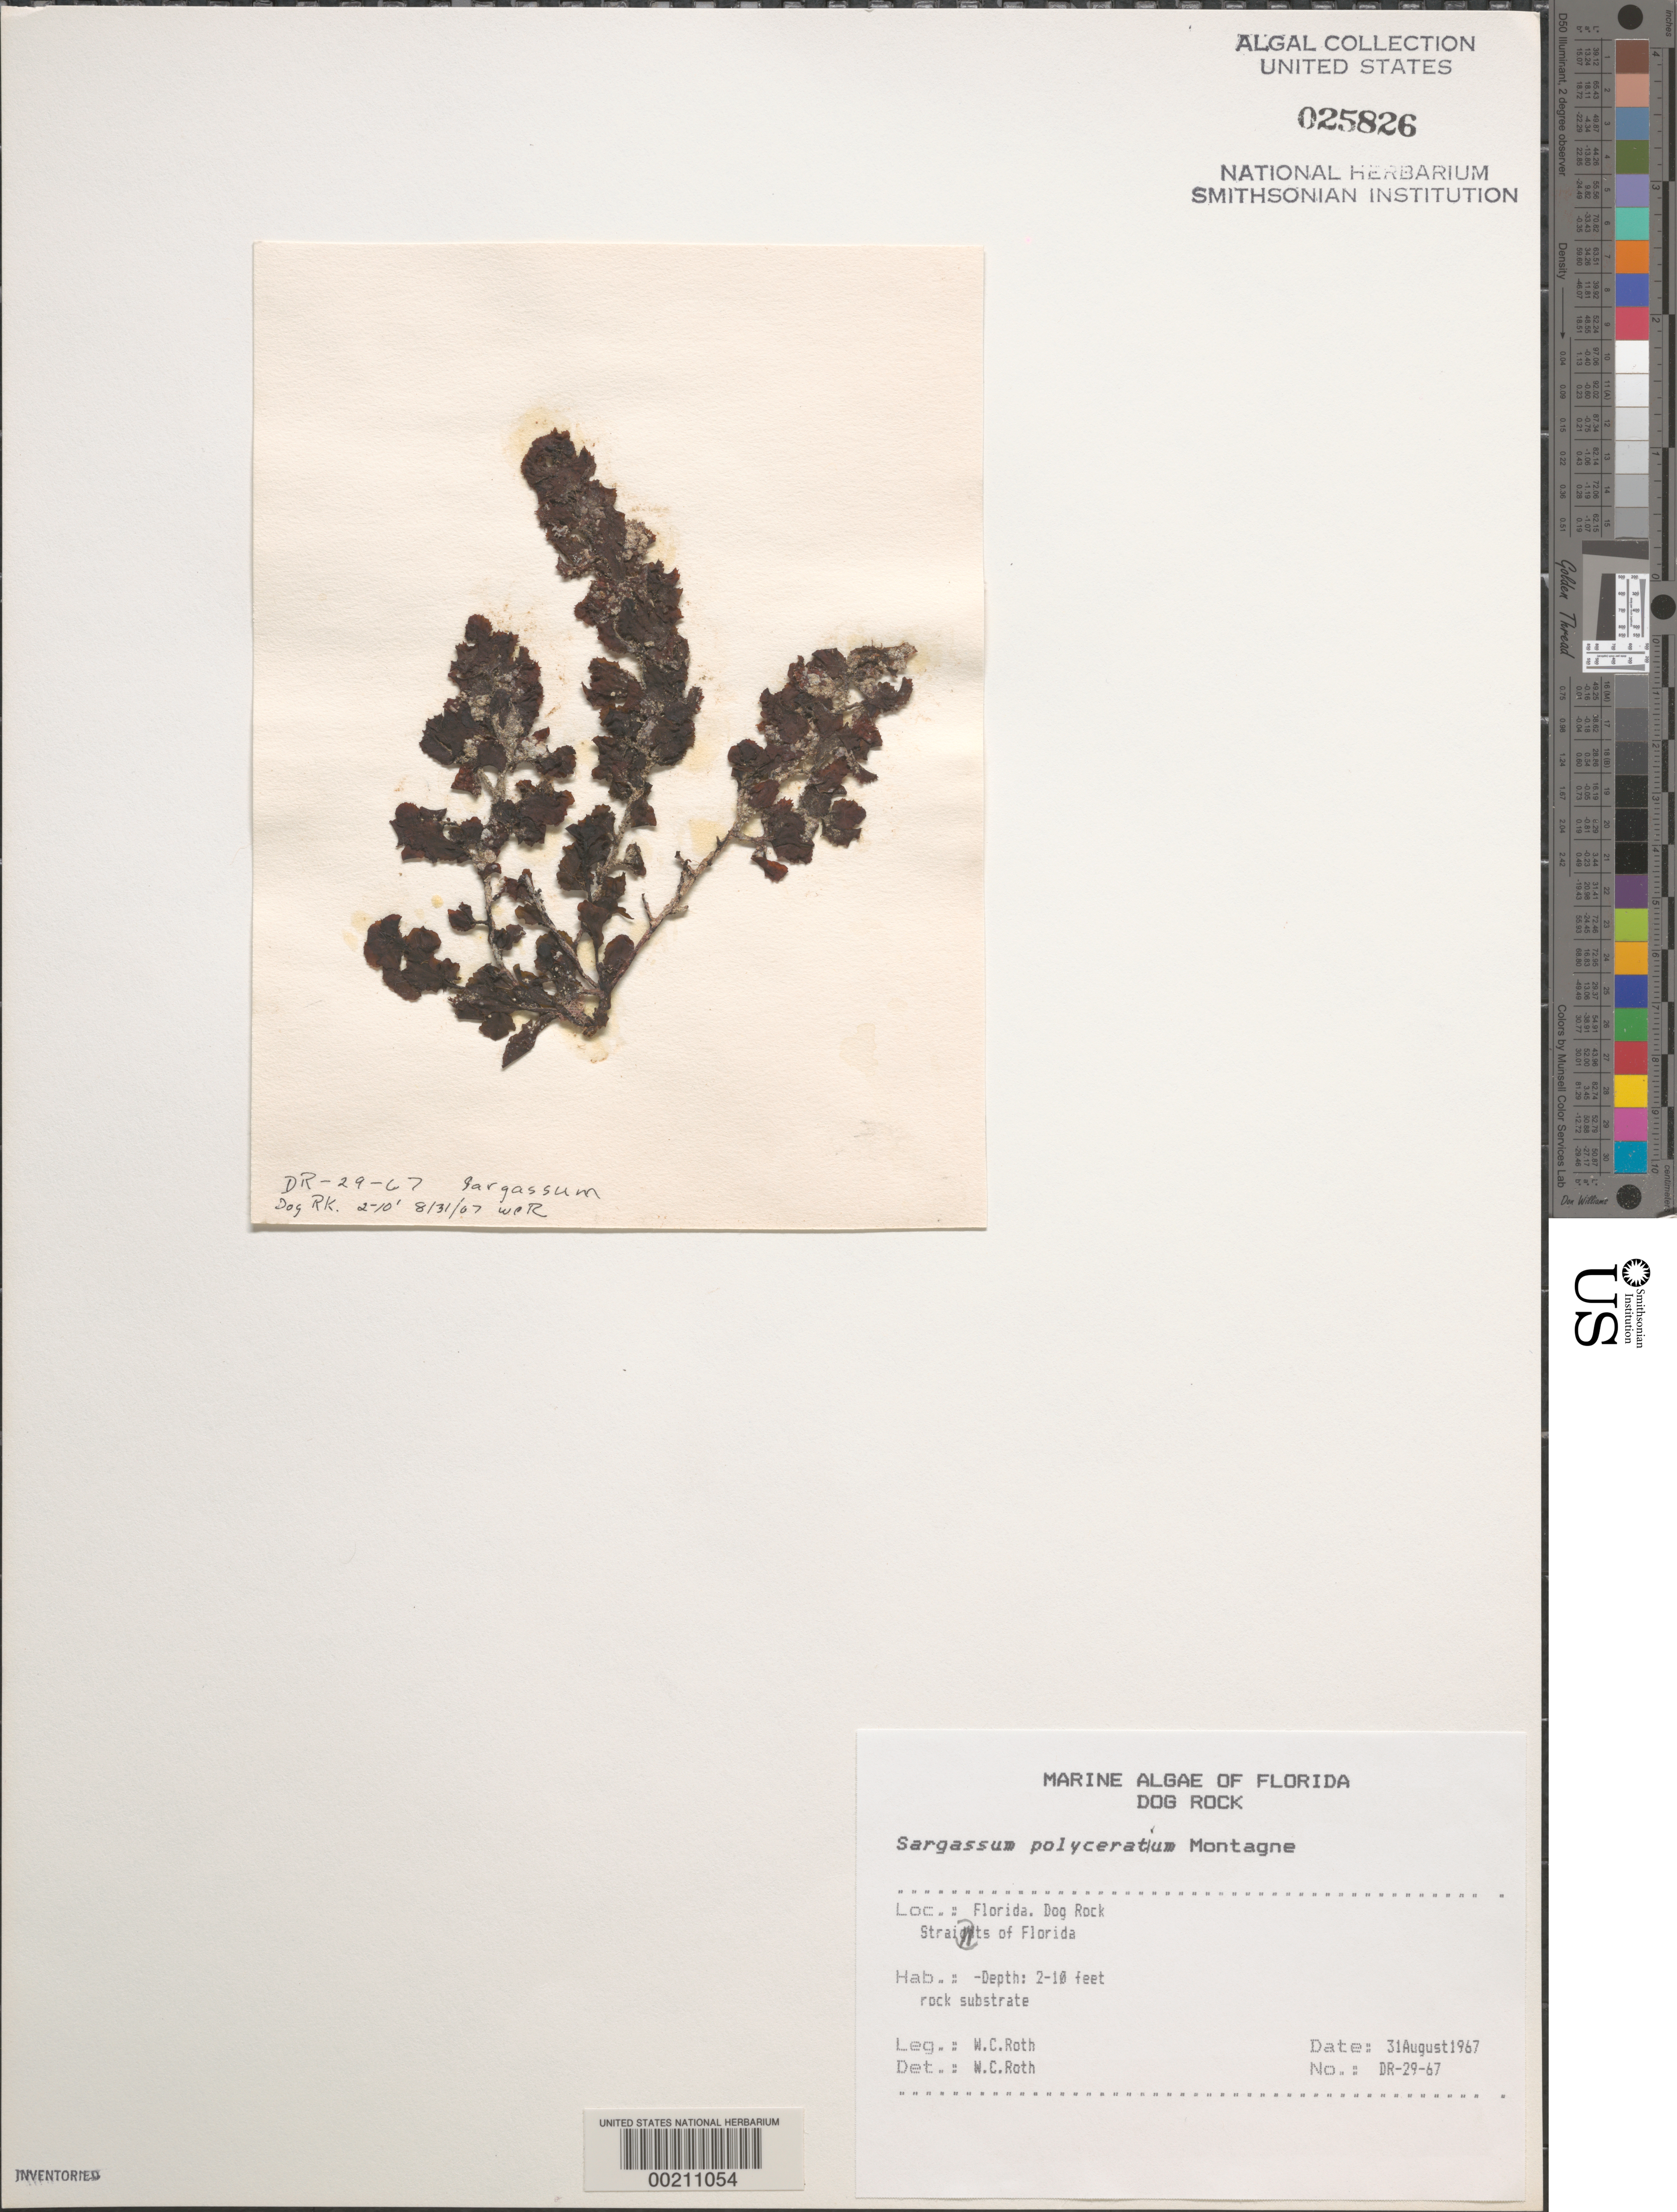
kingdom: Chromista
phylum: Ochrophyta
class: Phaeophyceae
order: Fucales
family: Sargassaceae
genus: Sargassum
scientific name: Sargassum polyceratium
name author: Mont.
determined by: Roth, W. C.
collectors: W. C. Roth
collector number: Dr-29-67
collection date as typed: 31 Aug 1967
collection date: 1967-08-31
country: United States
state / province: Florida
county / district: Monroe County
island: Cay Sal (Dog Rock)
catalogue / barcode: US 25826